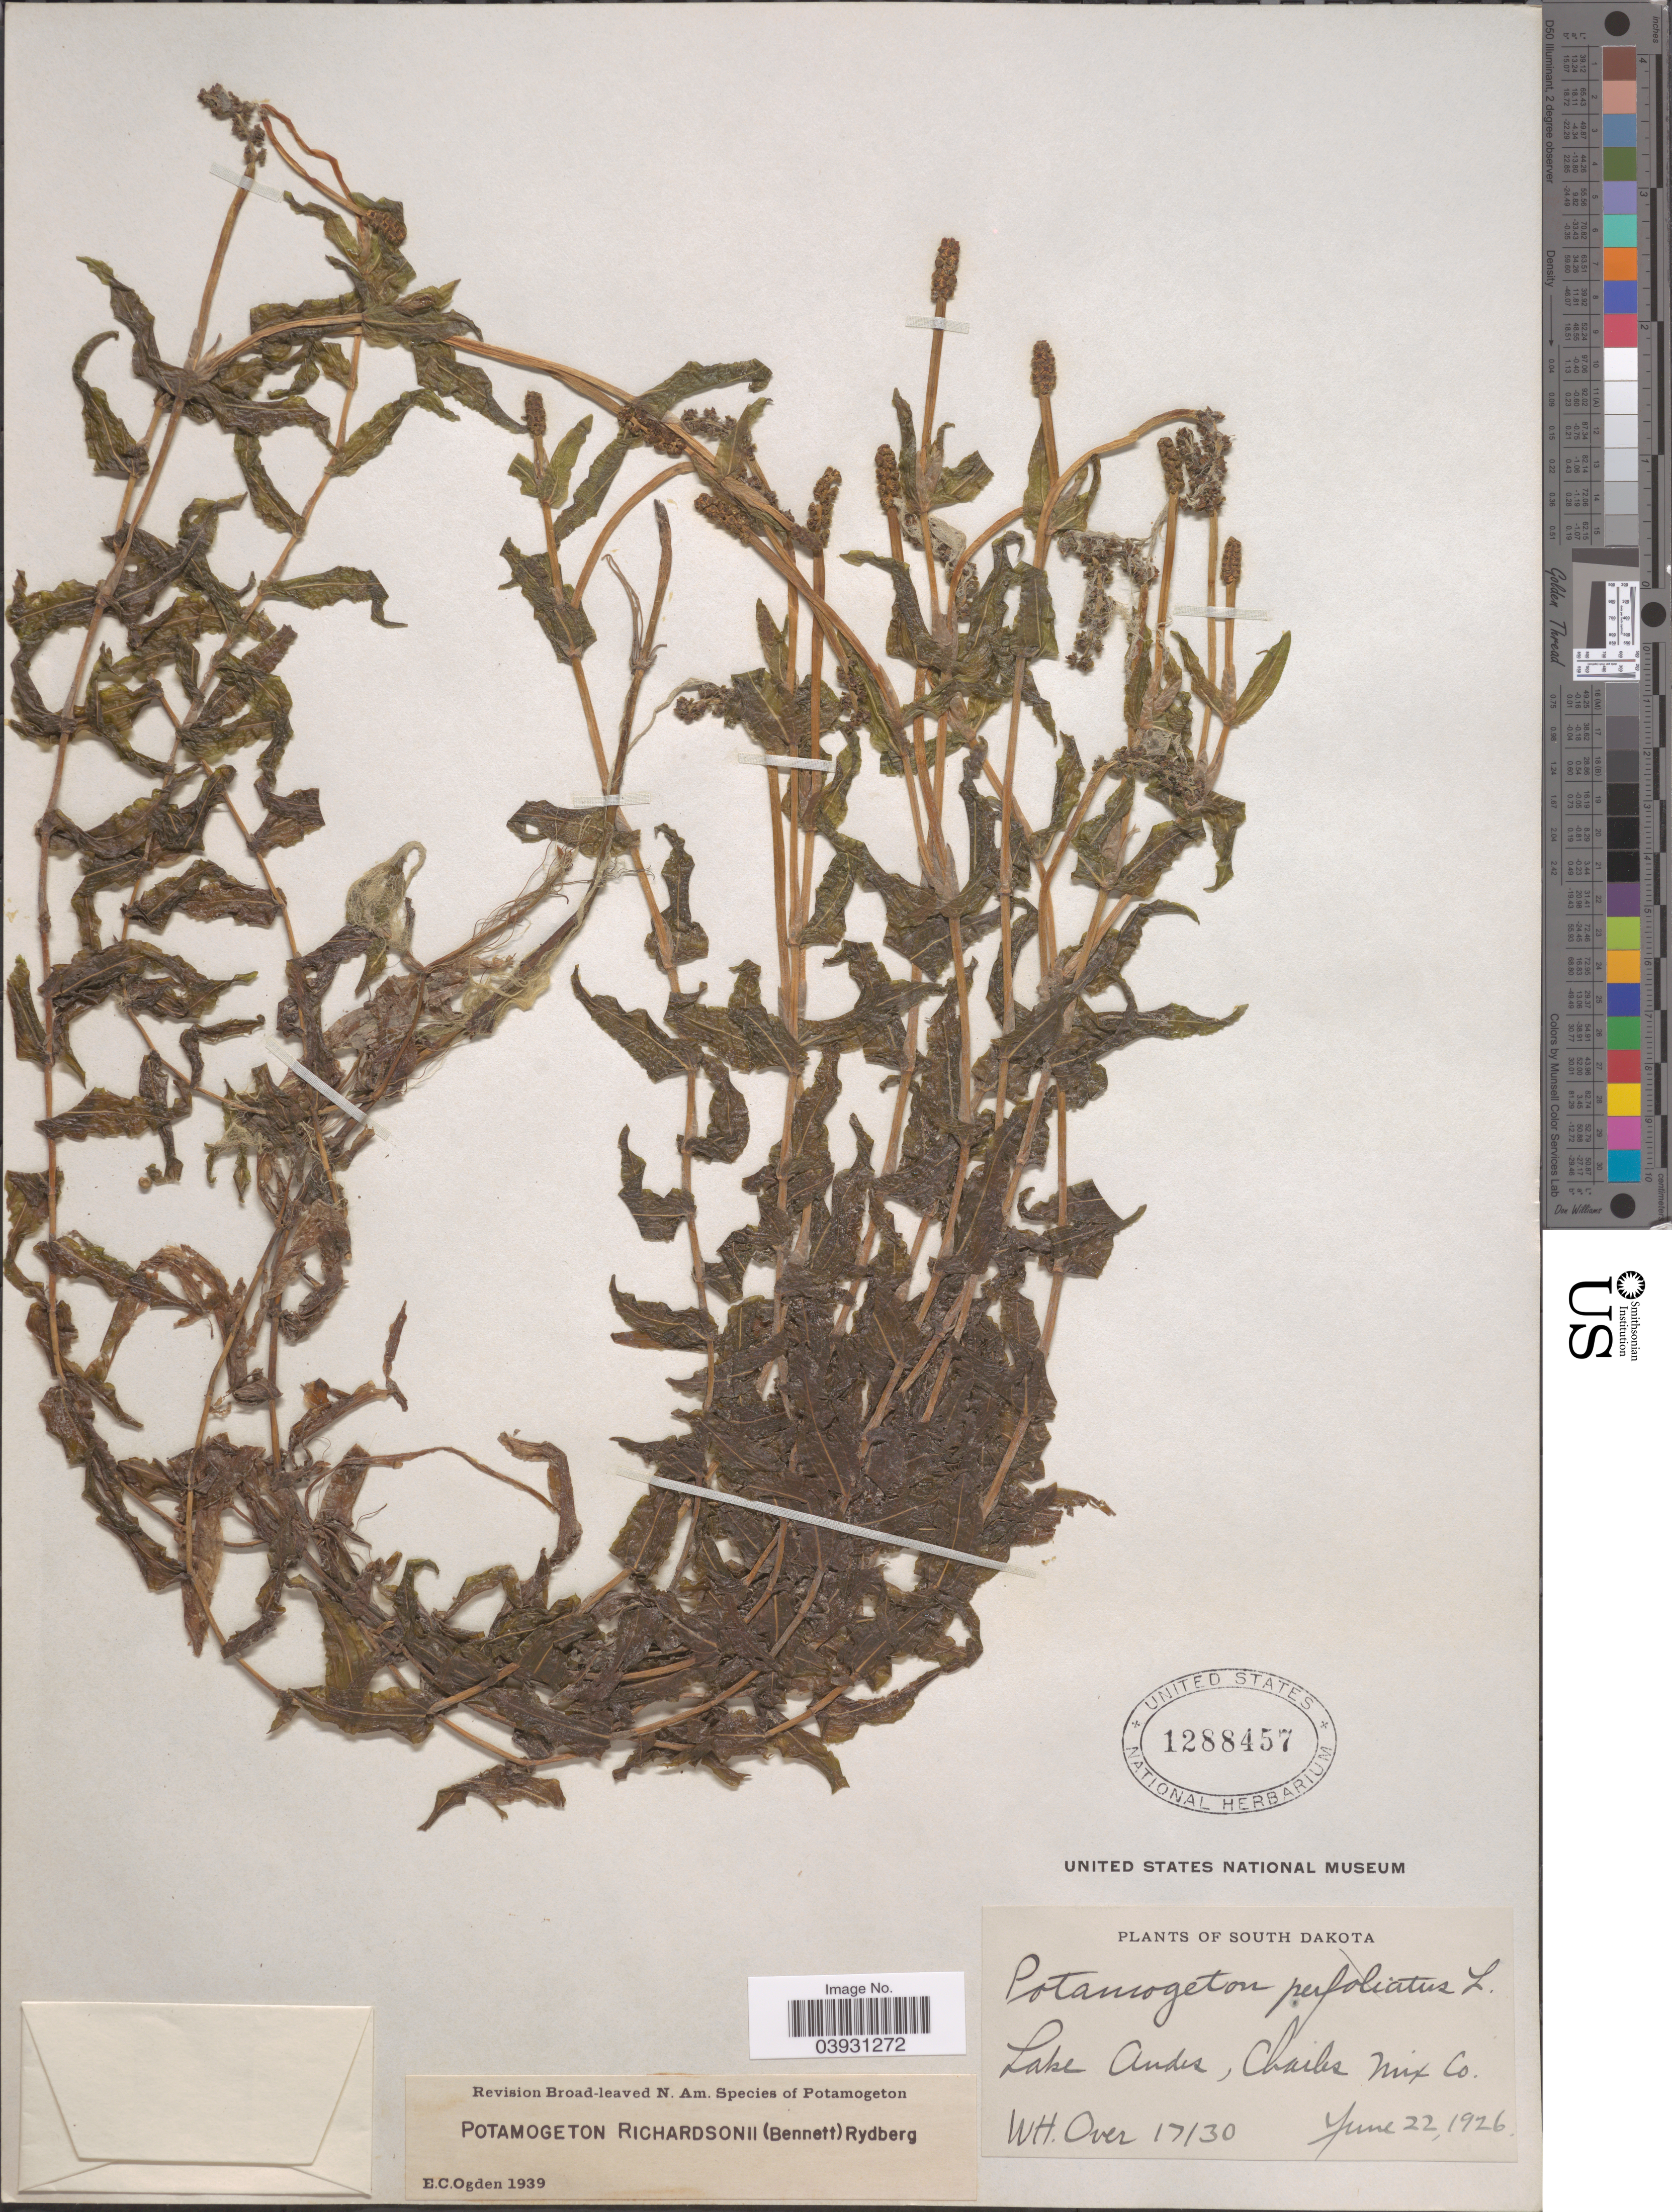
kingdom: Plantae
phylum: Tracheophyta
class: Liliopsida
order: Alismatales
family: Potamogetonaceae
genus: Potamogeton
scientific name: Potamogeton richardsonii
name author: (A.W. Benn.) Rydb.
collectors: W. Over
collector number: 17130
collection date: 1926-06-22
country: United States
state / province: South Dakota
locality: Lake Andes, Charles Mix Co.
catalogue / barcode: US 1288457